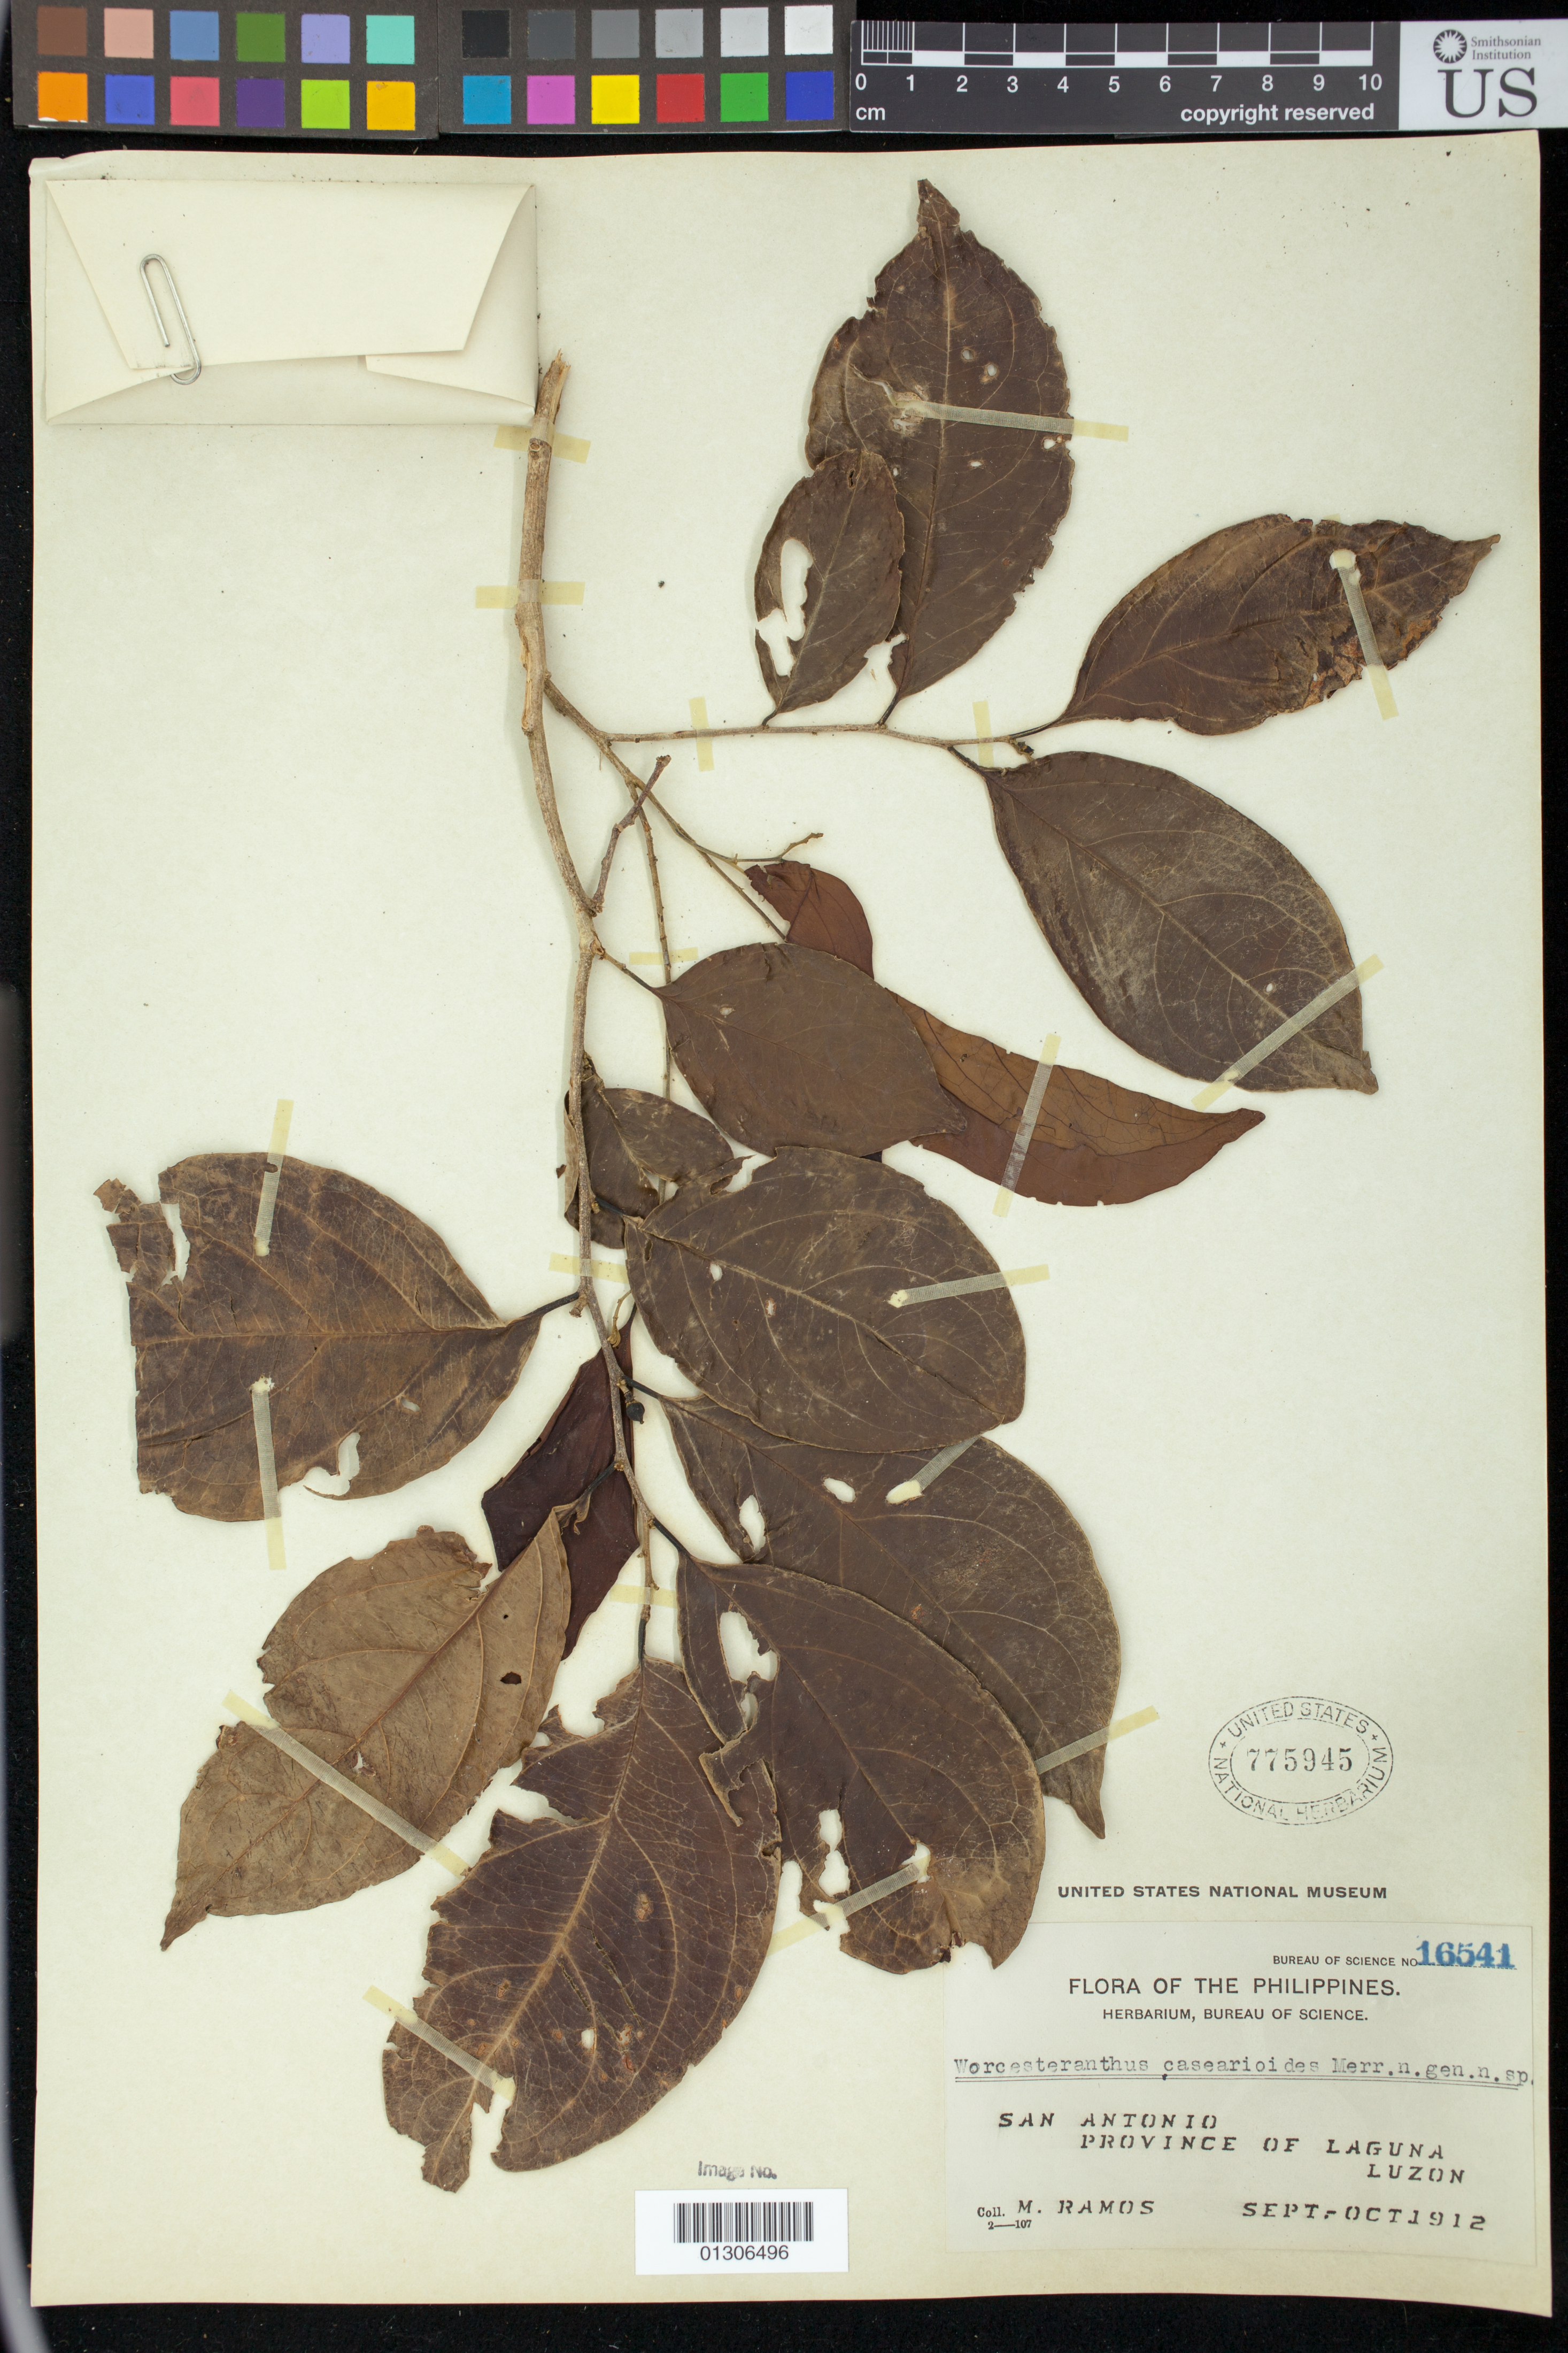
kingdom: Plantae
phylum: Tracheophyta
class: Magnoliopsida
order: Malpighiales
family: Pandaceae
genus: Microdesmis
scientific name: Microdesmis casearifolia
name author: Planch. & Hook.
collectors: M. Ramos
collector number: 16541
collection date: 1912-09-01/1912-10-31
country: Philippines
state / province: Central Luzon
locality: San Antonio, Province of Laguna, Luzon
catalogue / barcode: US 775945